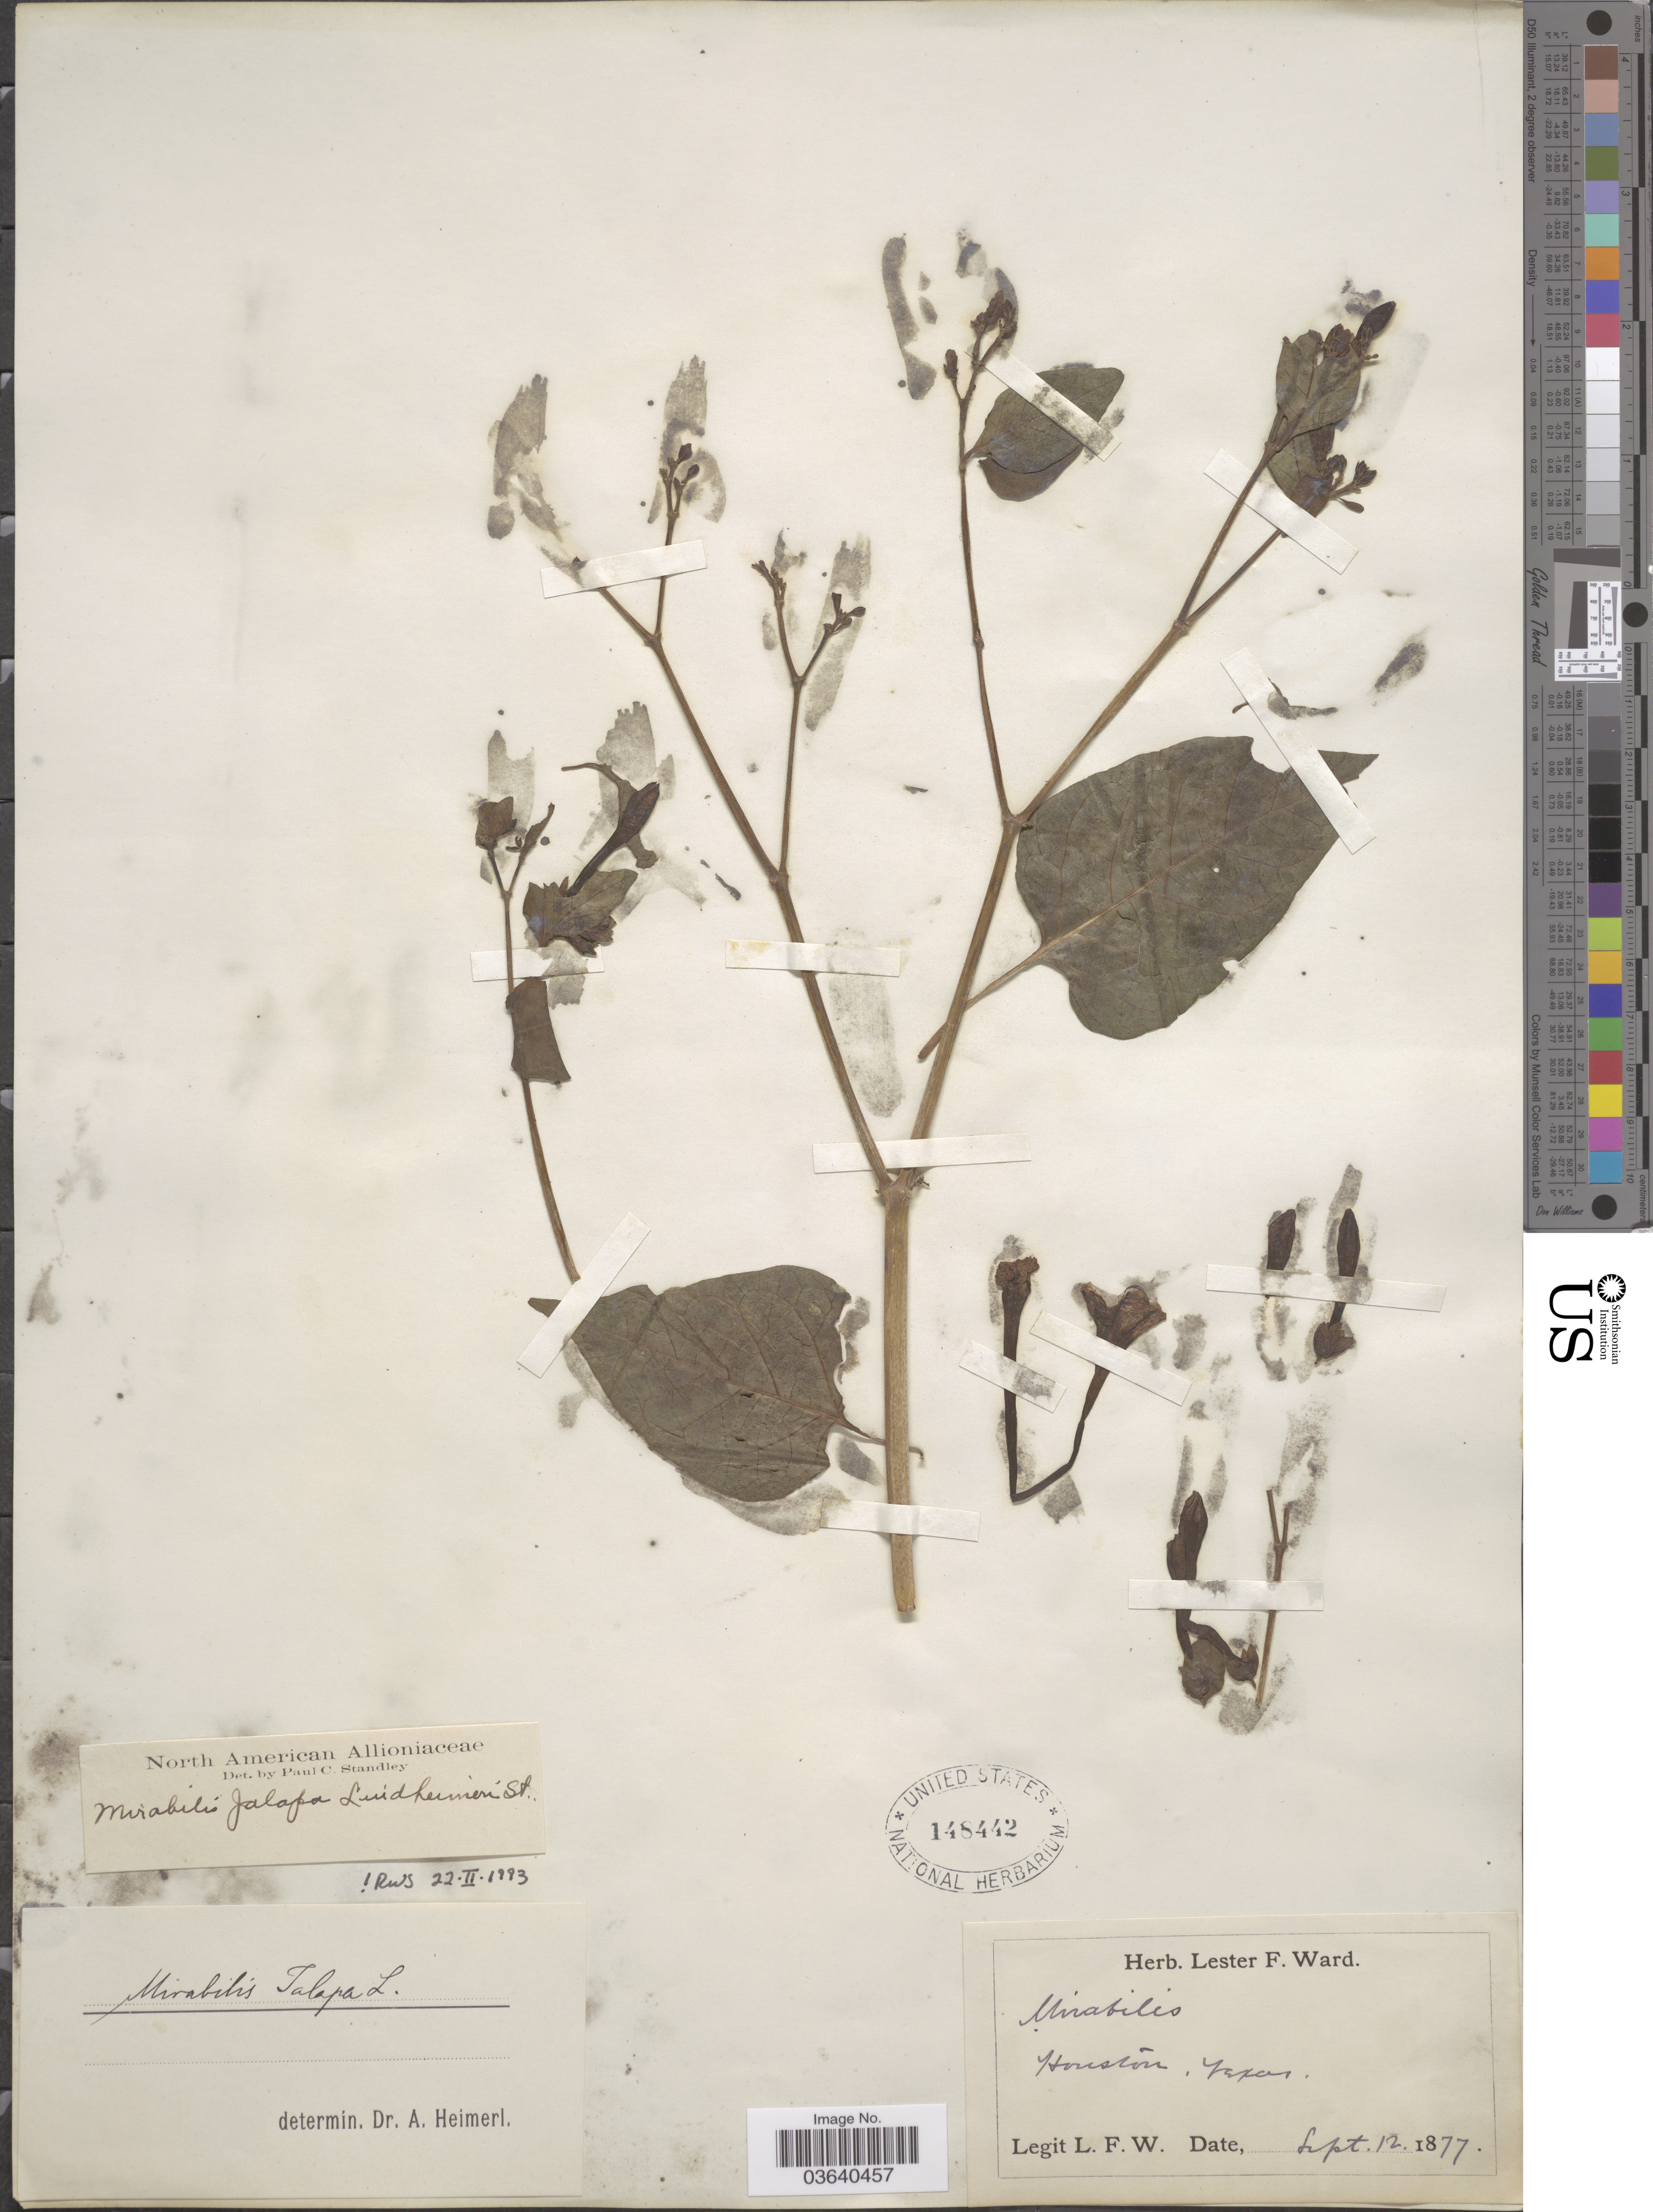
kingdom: Plantae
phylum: Tracheophyta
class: Magnoliopsida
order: Caryophyllales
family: Nyctaginaceae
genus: Mirabilis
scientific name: Mirabilis jalapa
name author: L.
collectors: L. F. Ward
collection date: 1877-09-12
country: United States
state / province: Texas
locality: Houston.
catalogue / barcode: US 148442